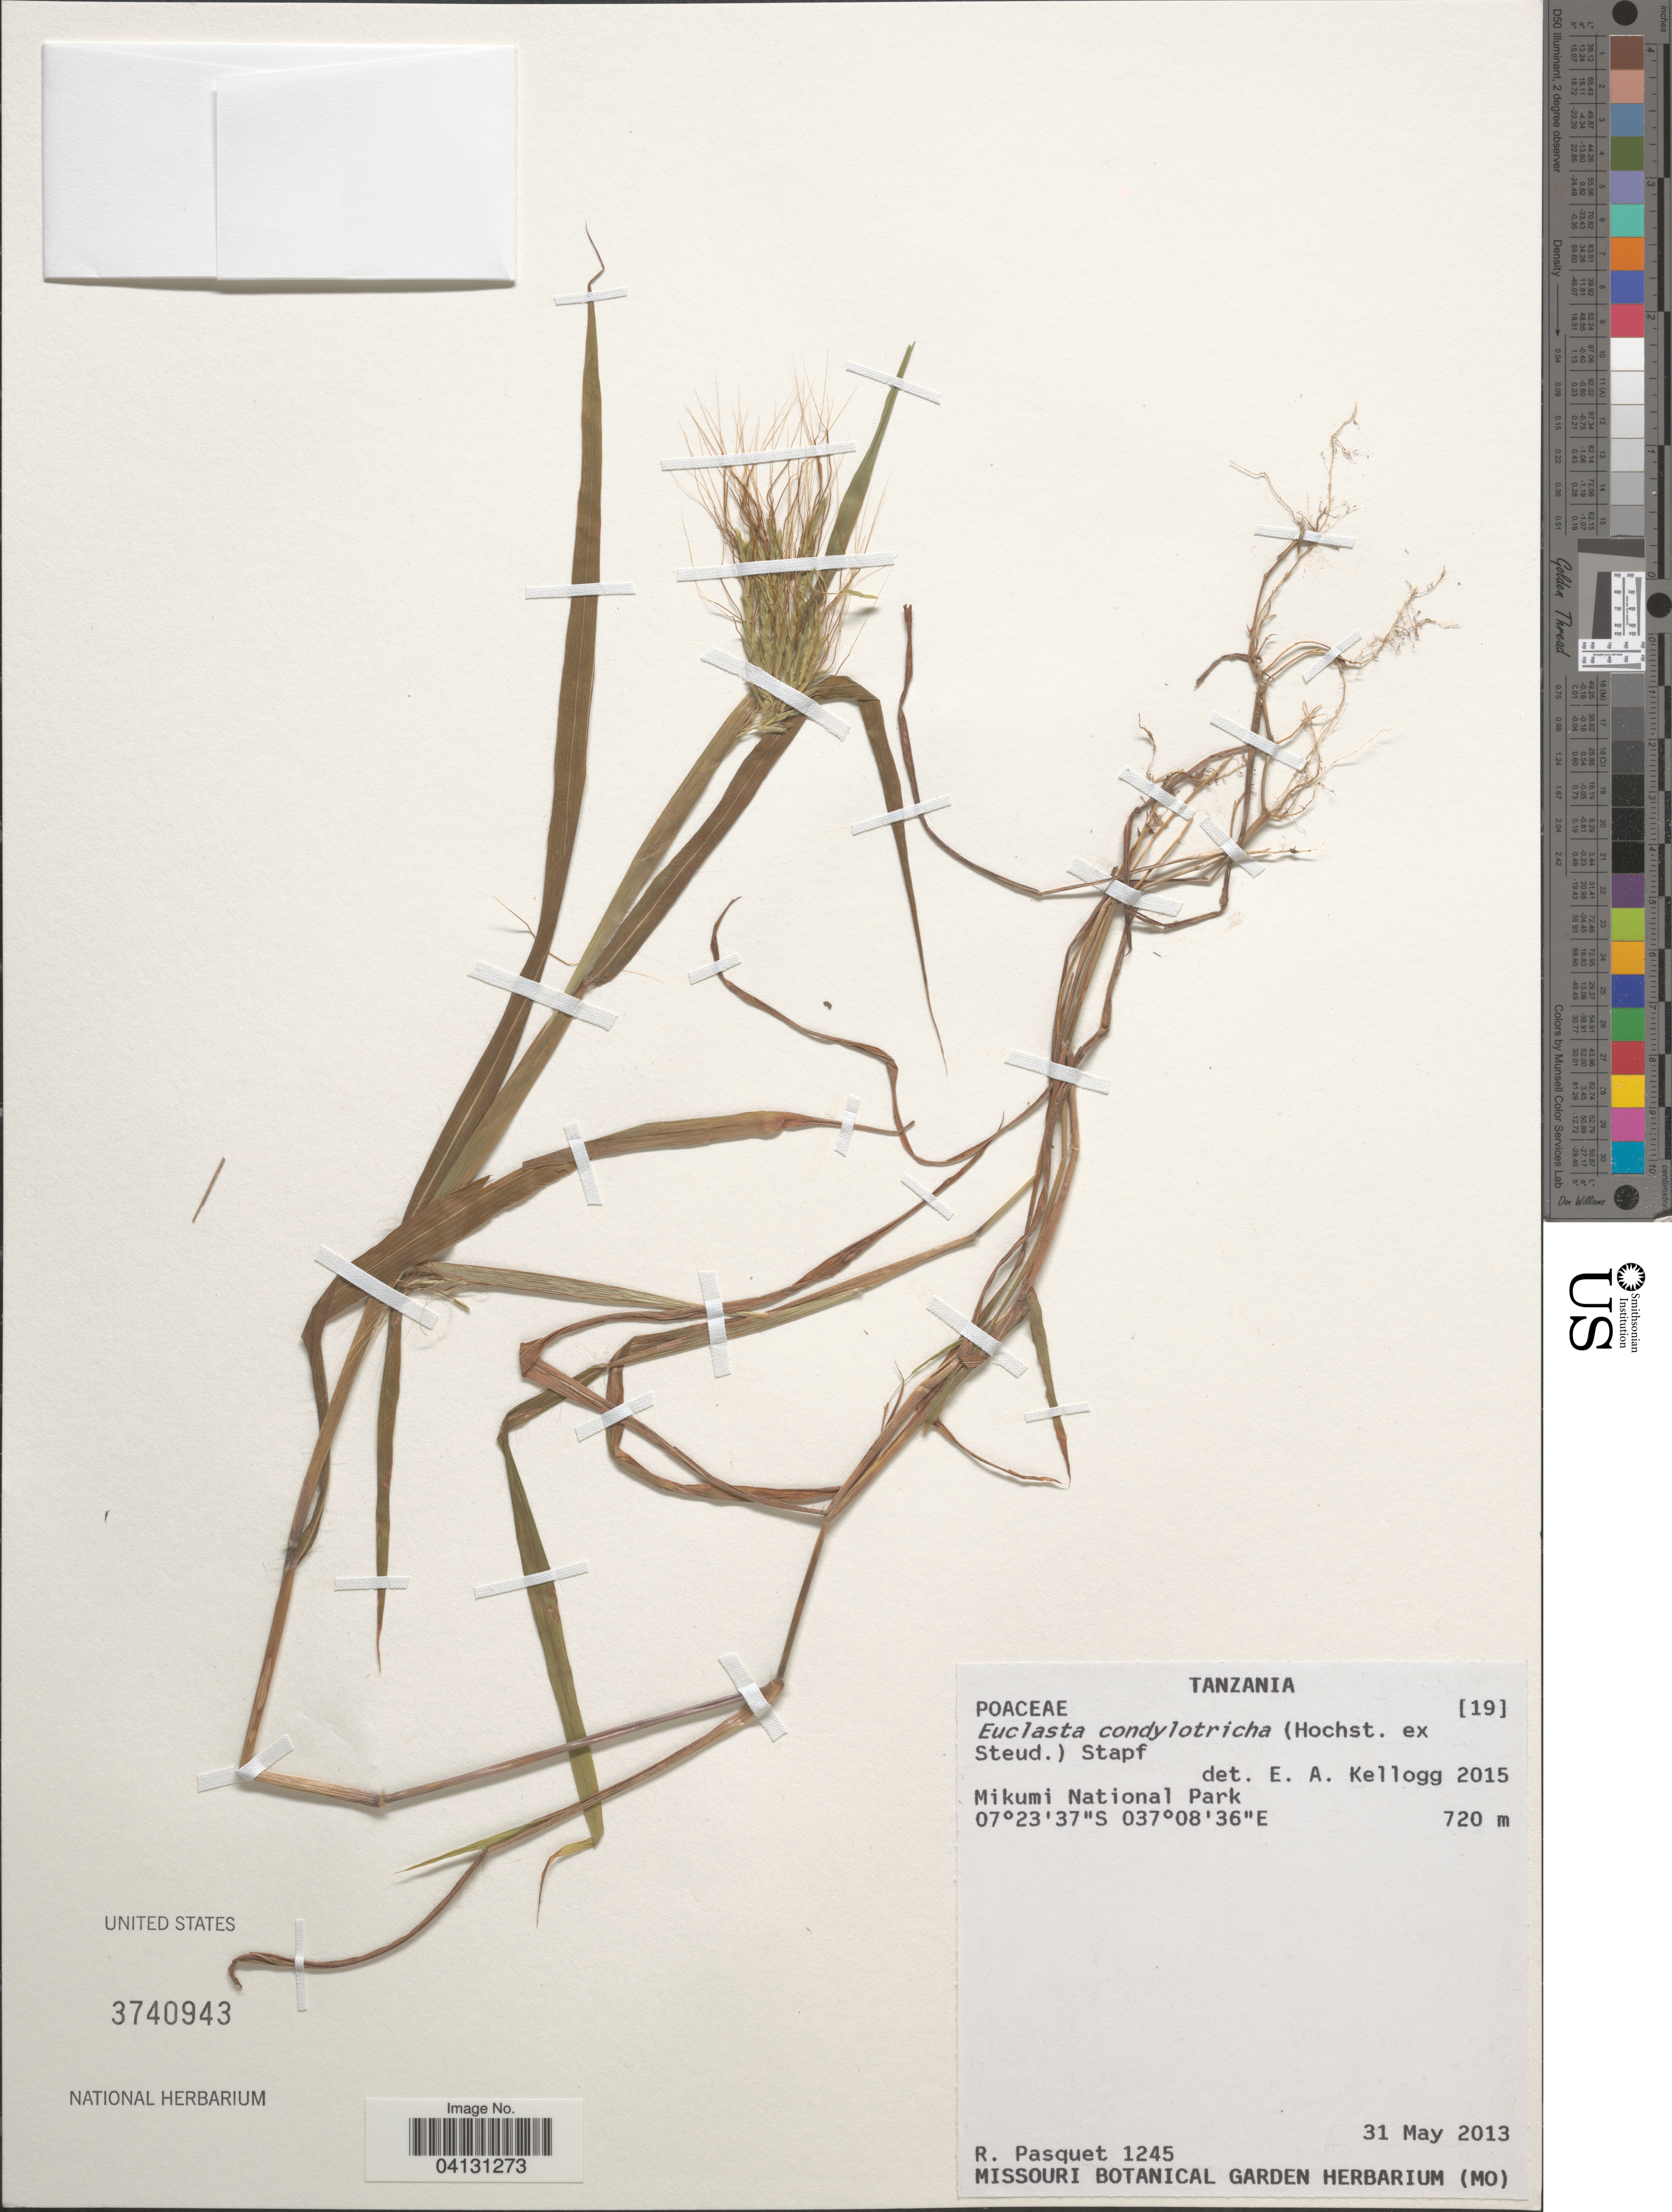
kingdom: Plantae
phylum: Tracheophyta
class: Liliopsida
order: Poales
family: Poaceae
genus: Euclasta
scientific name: Euclasta condylotricha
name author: (Hochst. ex Steud.) Stapf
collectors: R. Pasquet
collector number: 1245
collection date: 2013-05-31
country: Tanzania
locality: Mikumi National Park.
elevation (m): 720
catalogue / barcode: US 3740943